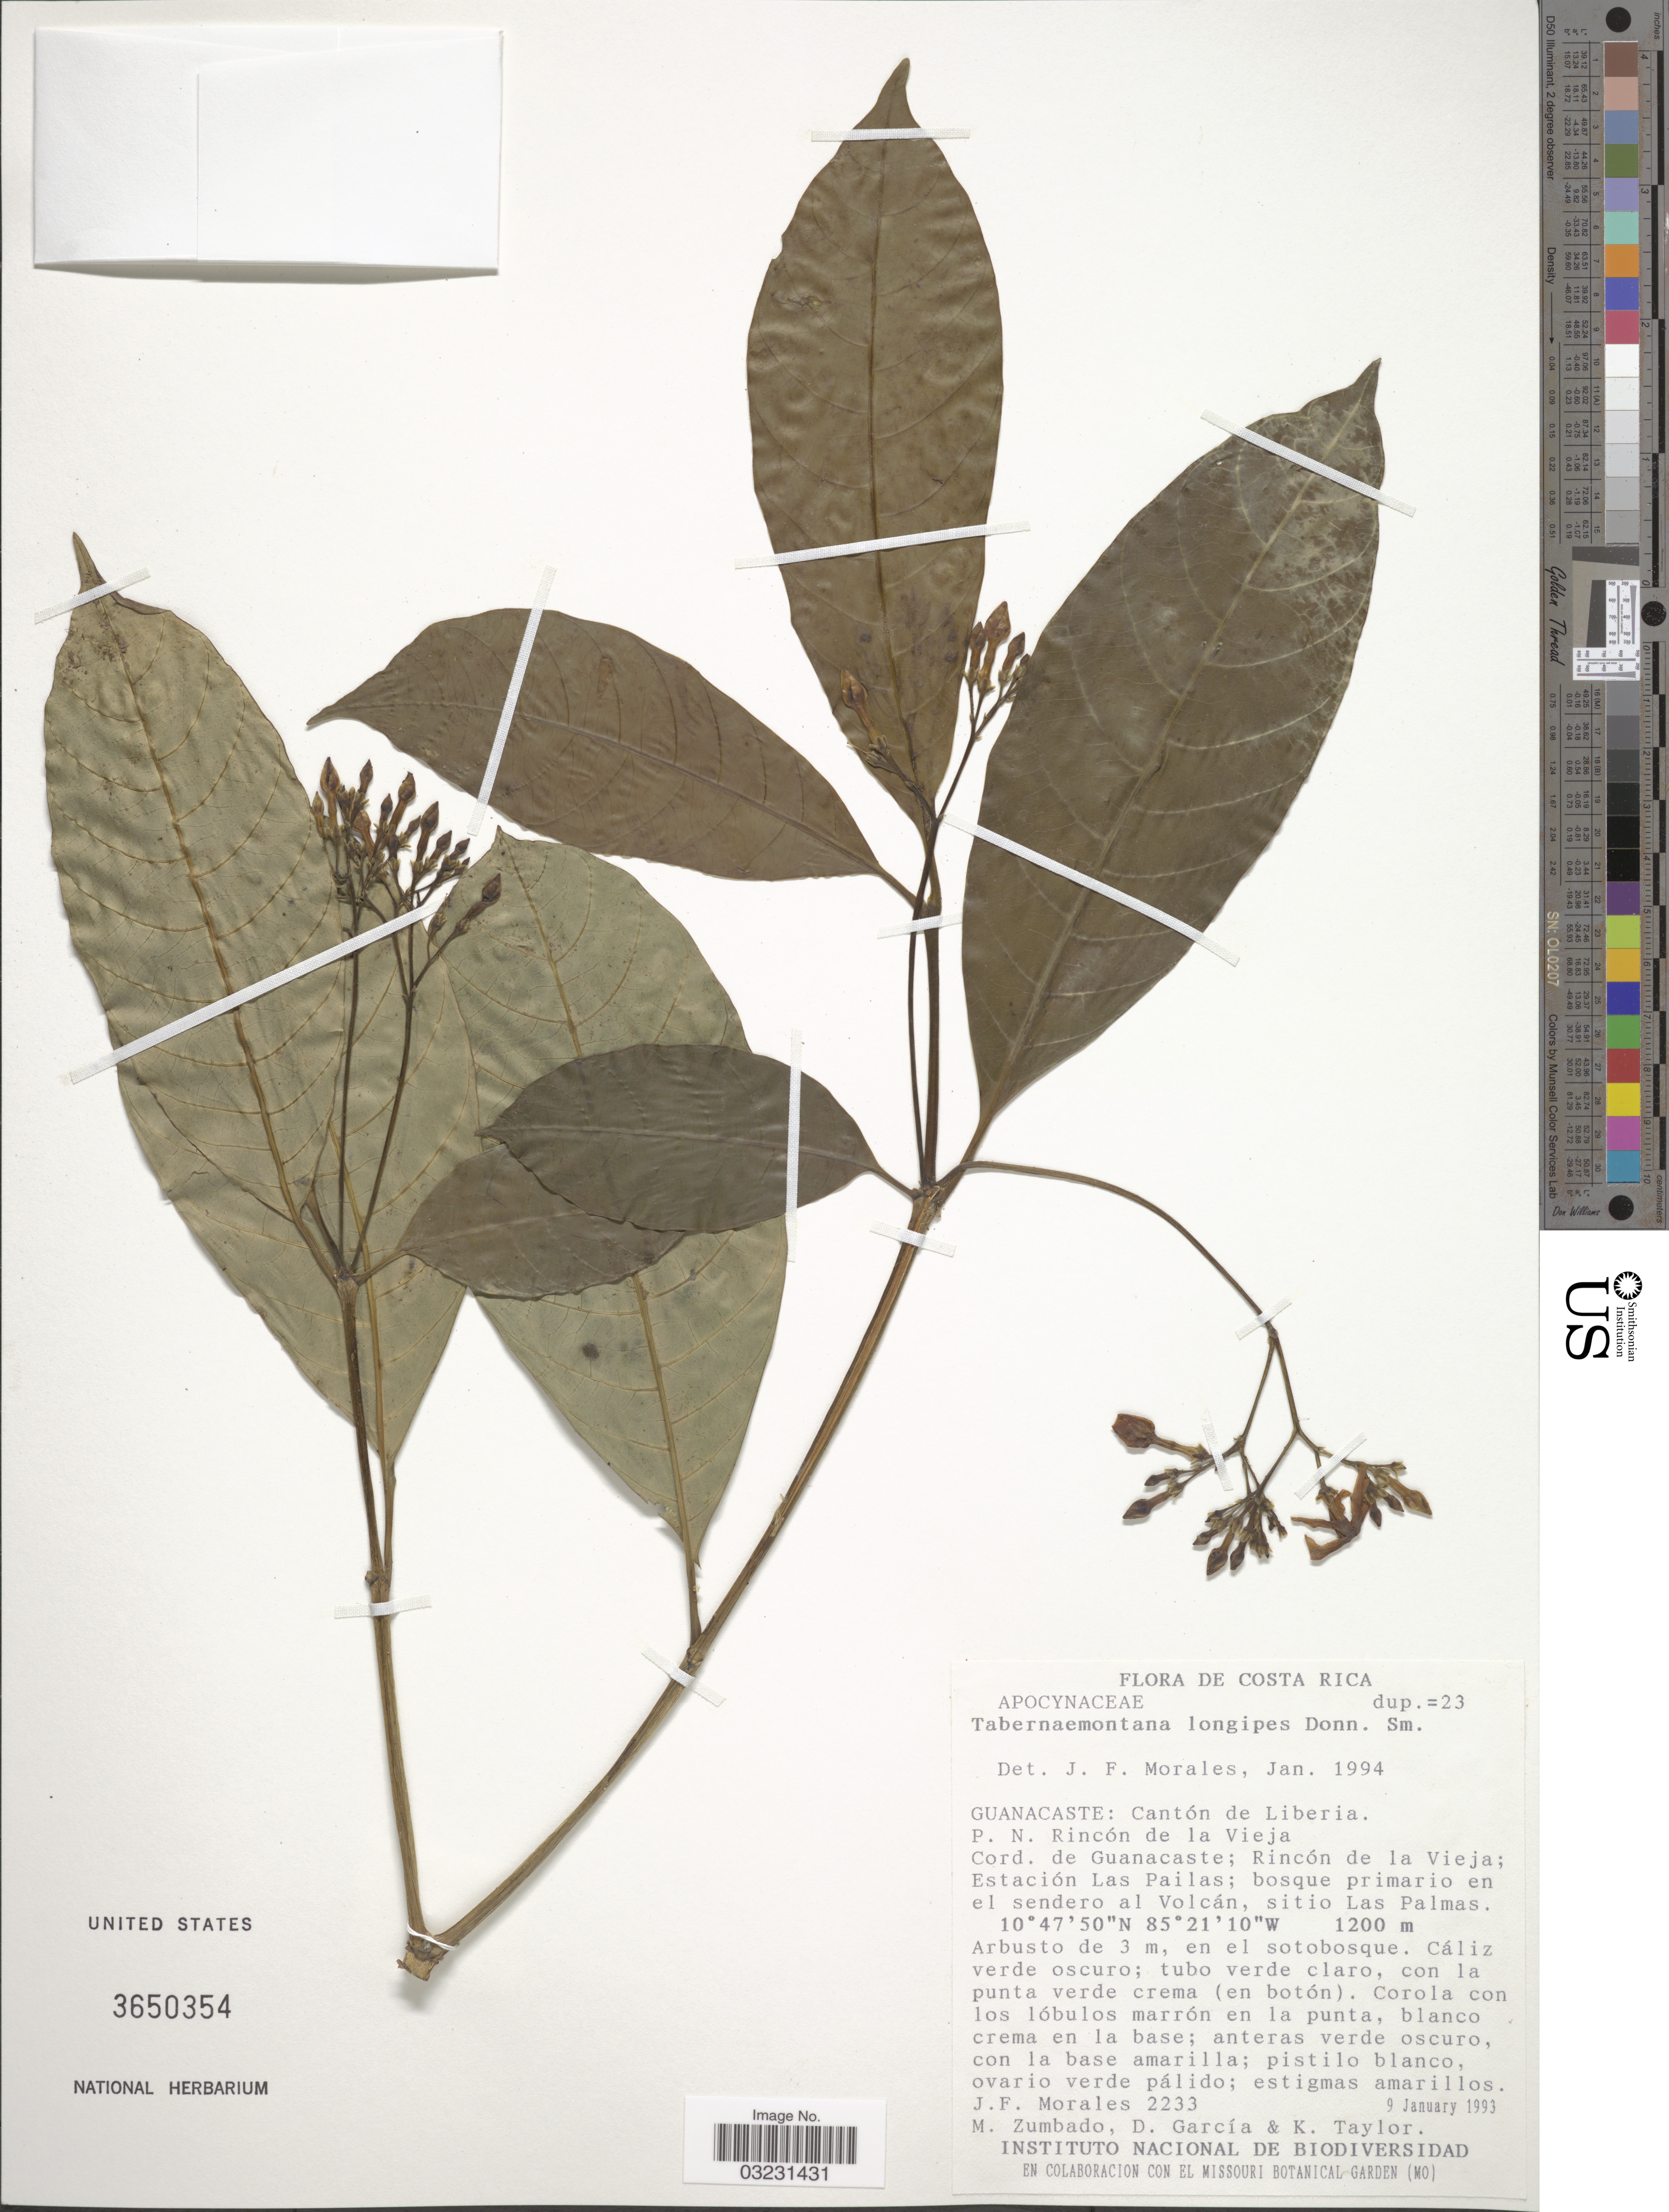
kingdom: Plantae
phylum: Tracheophyta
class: Magnoliopsida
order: Gentianales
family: Apocynaceae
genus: Tabernaemontana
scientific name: Tabernaemontana longipes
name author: Donn. Sm.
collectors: J. Morales, M. Zumbado, D. García & K. Taylor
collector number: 2233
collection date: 1993-01-09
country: Costa Rica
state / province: Guanacaste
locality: Cantón de Liberia. P.N. Rincón de la Vieja, Cord. de Guanacaste; Rincón de la Vieja; Estación Las Pailas; bosque primario en el sendero al Volcán, sitio Las Palmas.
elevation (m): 1200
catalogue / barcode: US 3650354